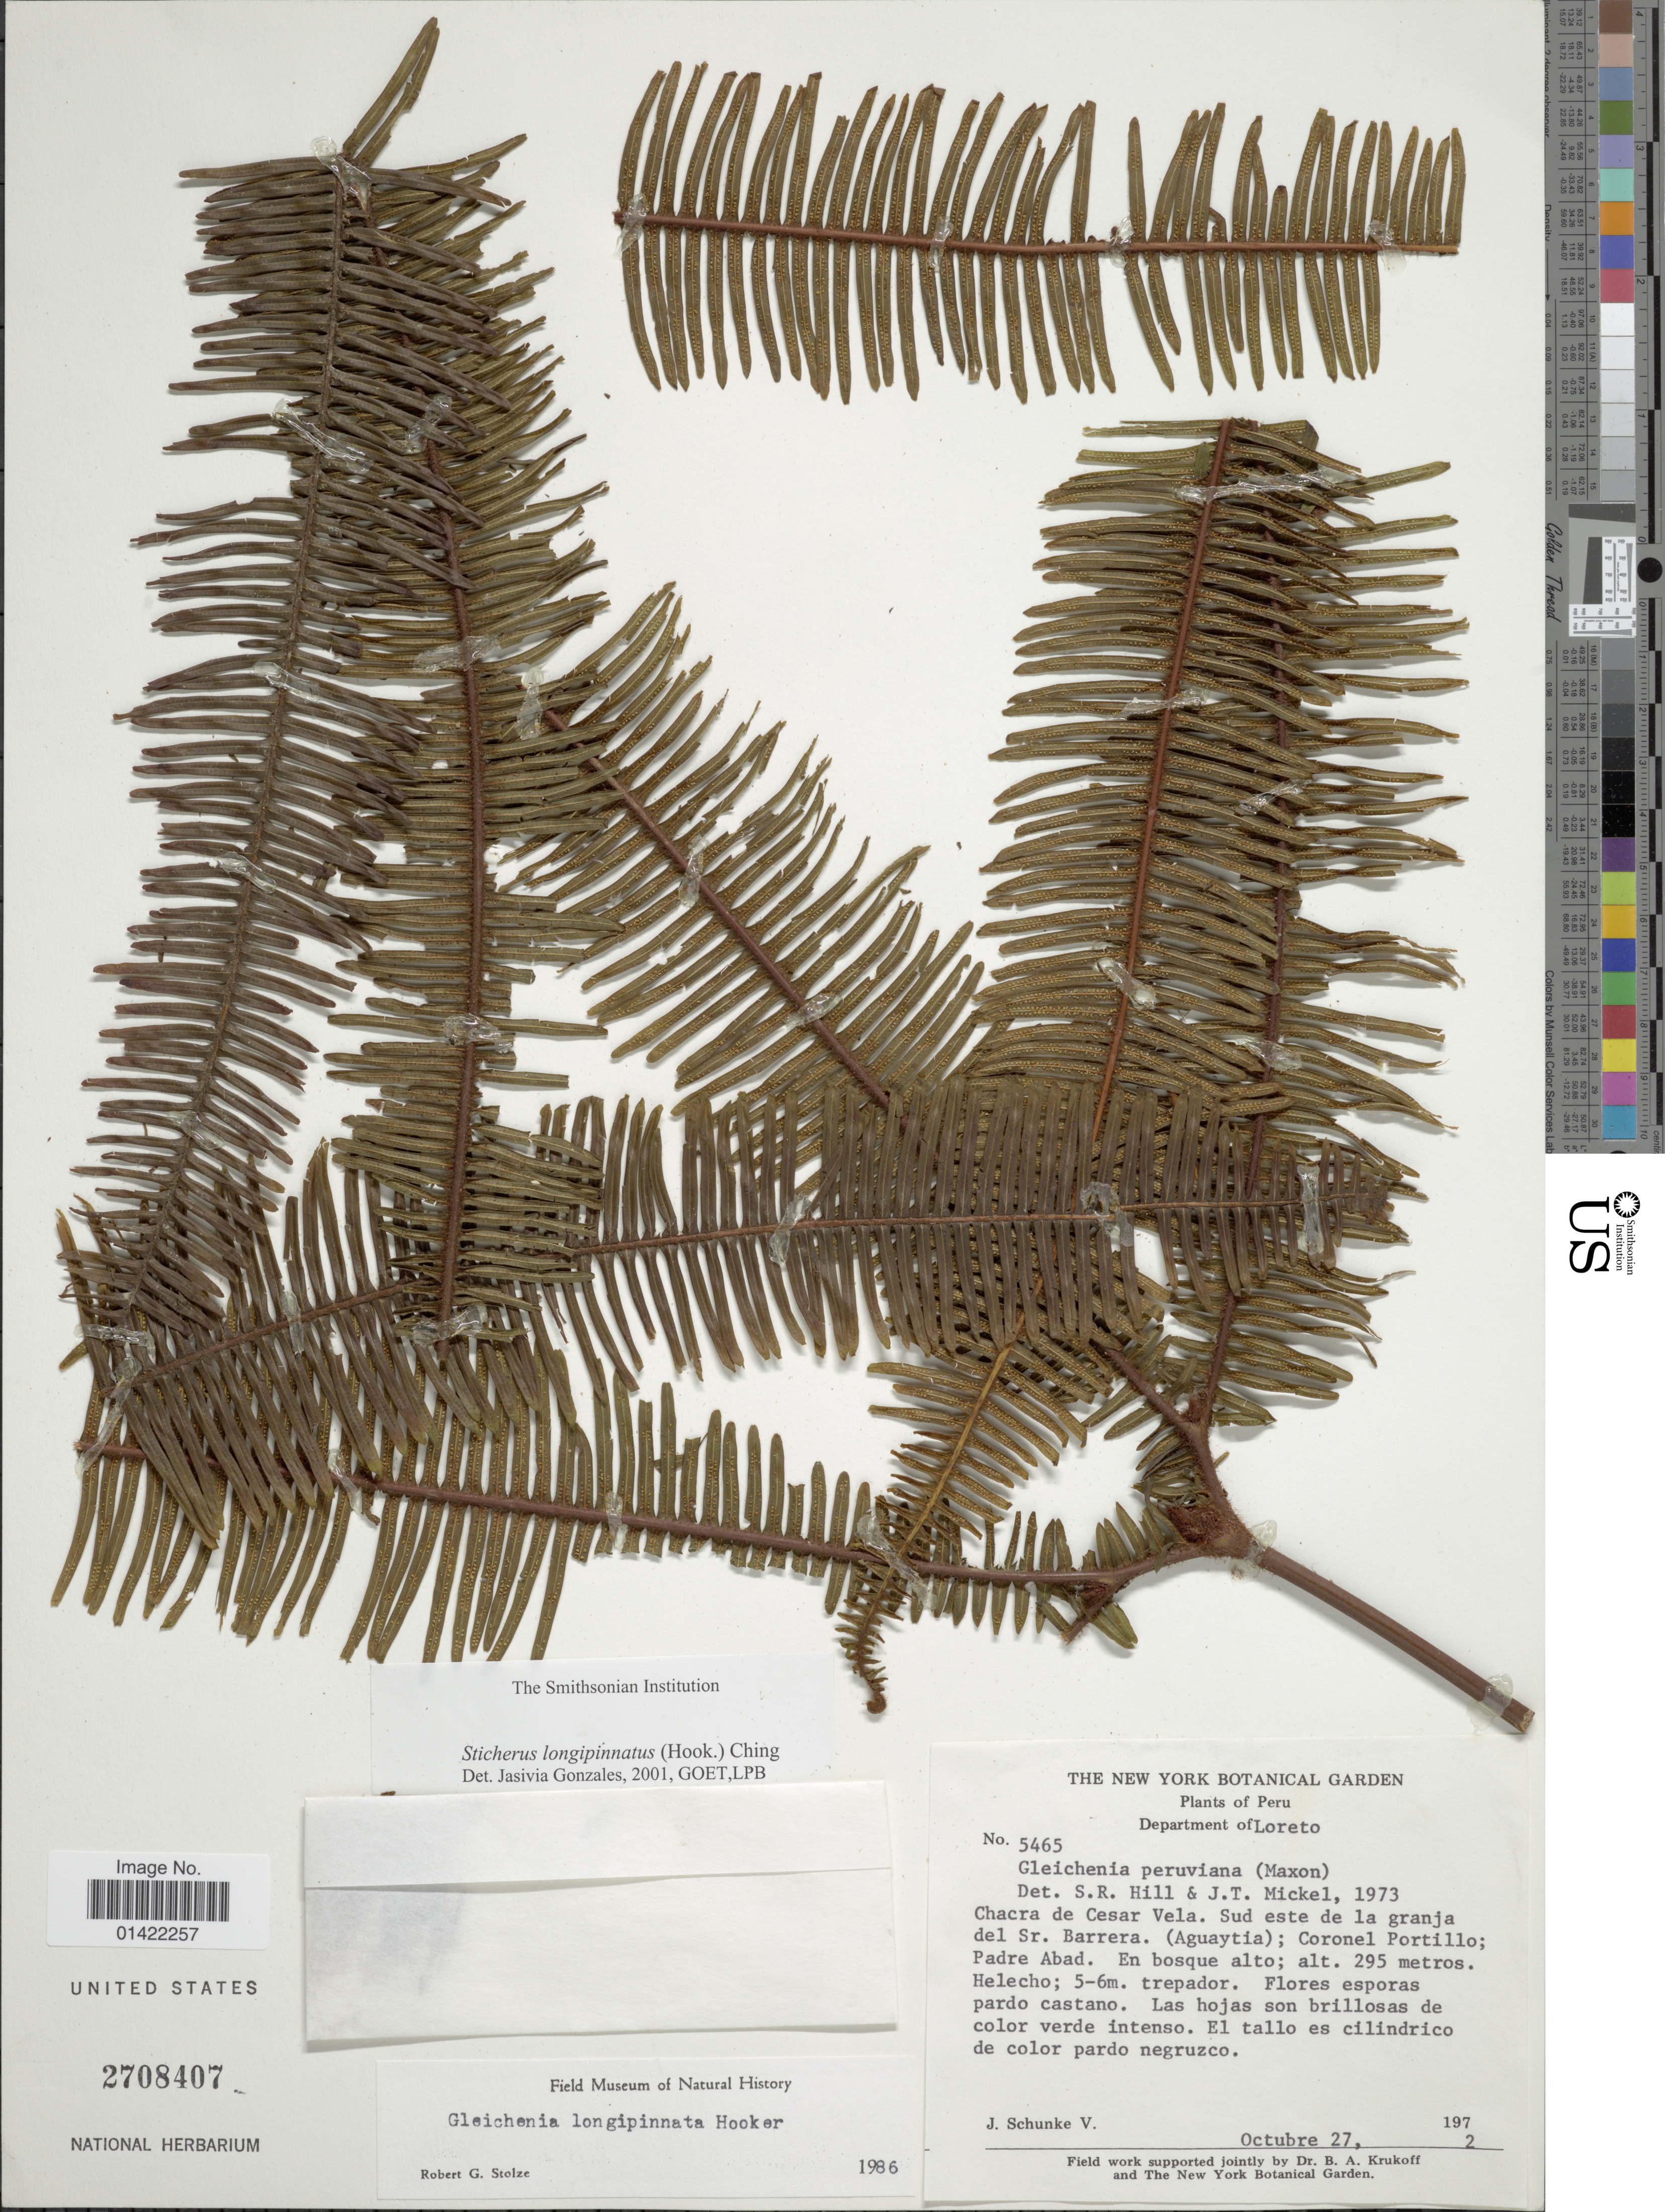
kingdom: Plantae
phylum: Tracheophyta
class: Polypodiopsida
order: Gleicheniales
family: Gleicheniaceae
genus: Sticherus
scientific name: Sticherus longipinnatus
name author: (Hook.) Ching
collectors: J. Schunke Vigo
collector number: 5465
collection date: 1972-10-27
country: Peru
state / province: Loreto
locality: Chacra de Cesar Vela, Sud este de la granja del Sr. Barrera. (Aguaytia); Coronel Portillo; Padre Abad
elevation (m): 295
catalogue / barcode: US 2708407